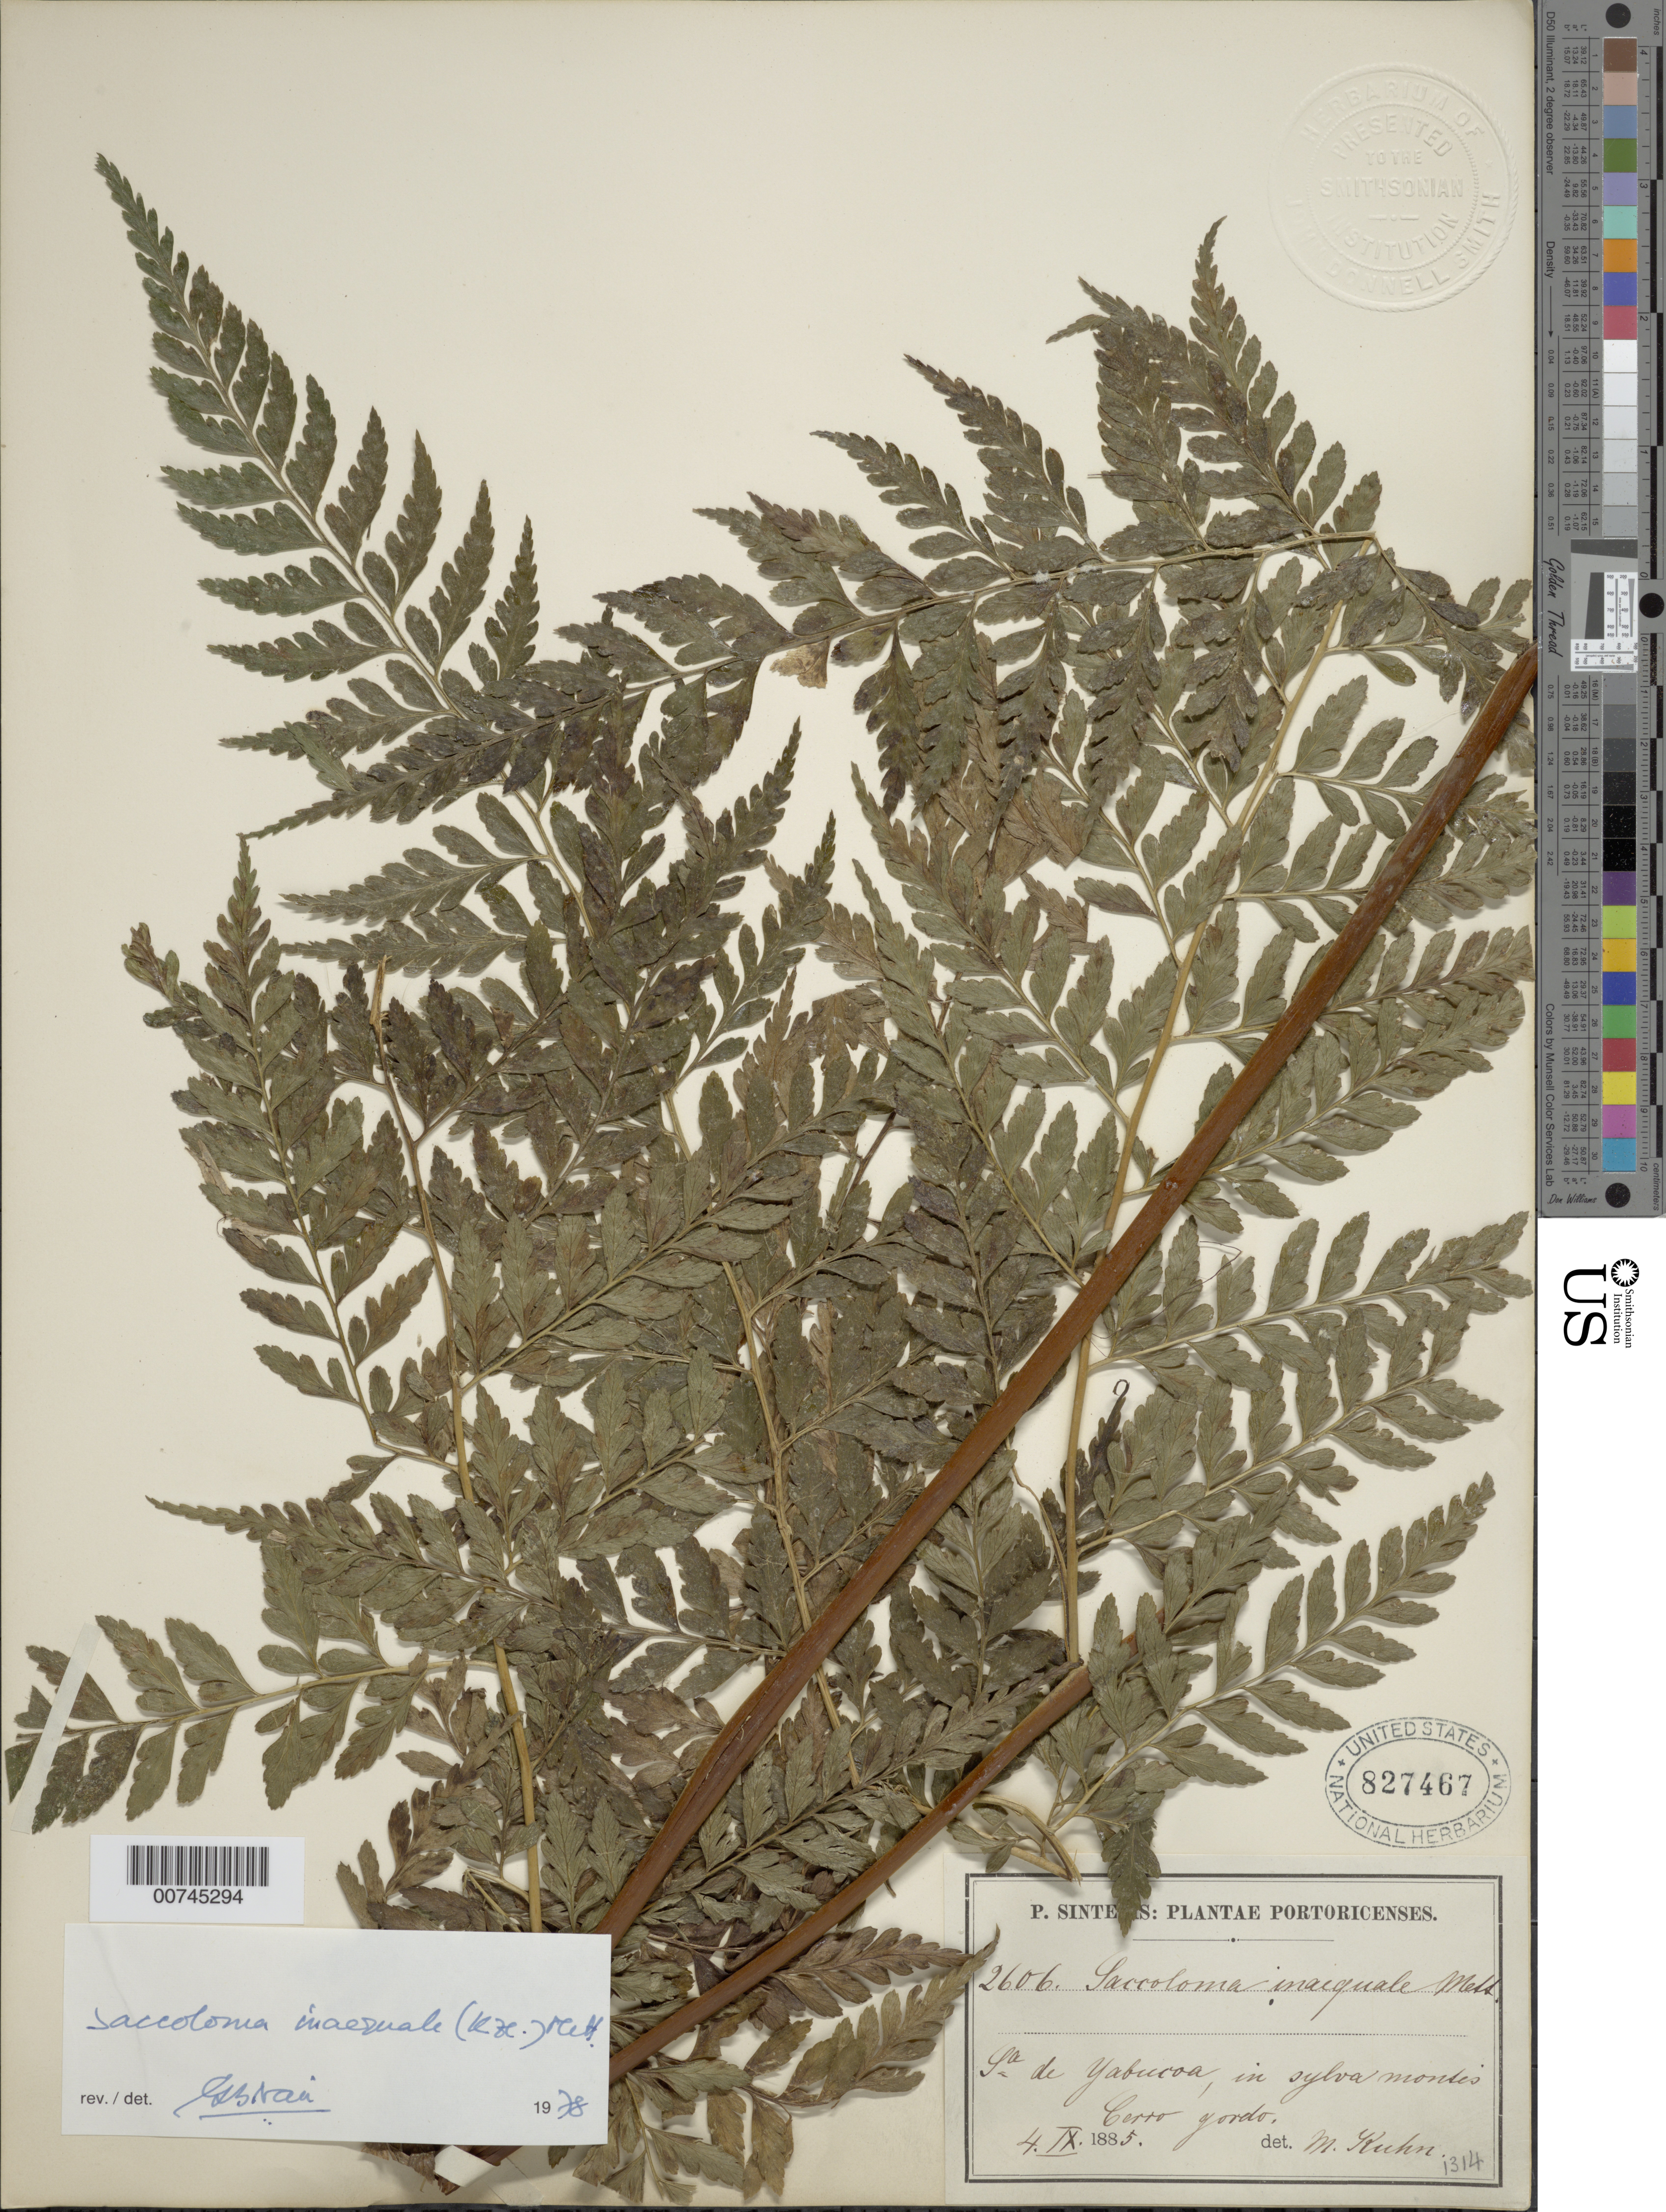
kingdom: Plantae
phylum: Tracheophyta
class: Polypodiopsida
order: Polypodiales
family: Saccolomataceae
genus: Saccoloma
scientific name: Saccoloma inaequale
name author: (Kunze) Mett.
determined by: Nair, G. B.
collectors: P. Sintenis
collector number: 2606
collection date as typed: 04 Sep 1885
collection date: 1885-09-04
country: Puerto Rico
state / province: Yabucoa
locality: Sierra de Yabucoa, in sylva montis Cerro Gordo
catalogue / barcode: US 827467